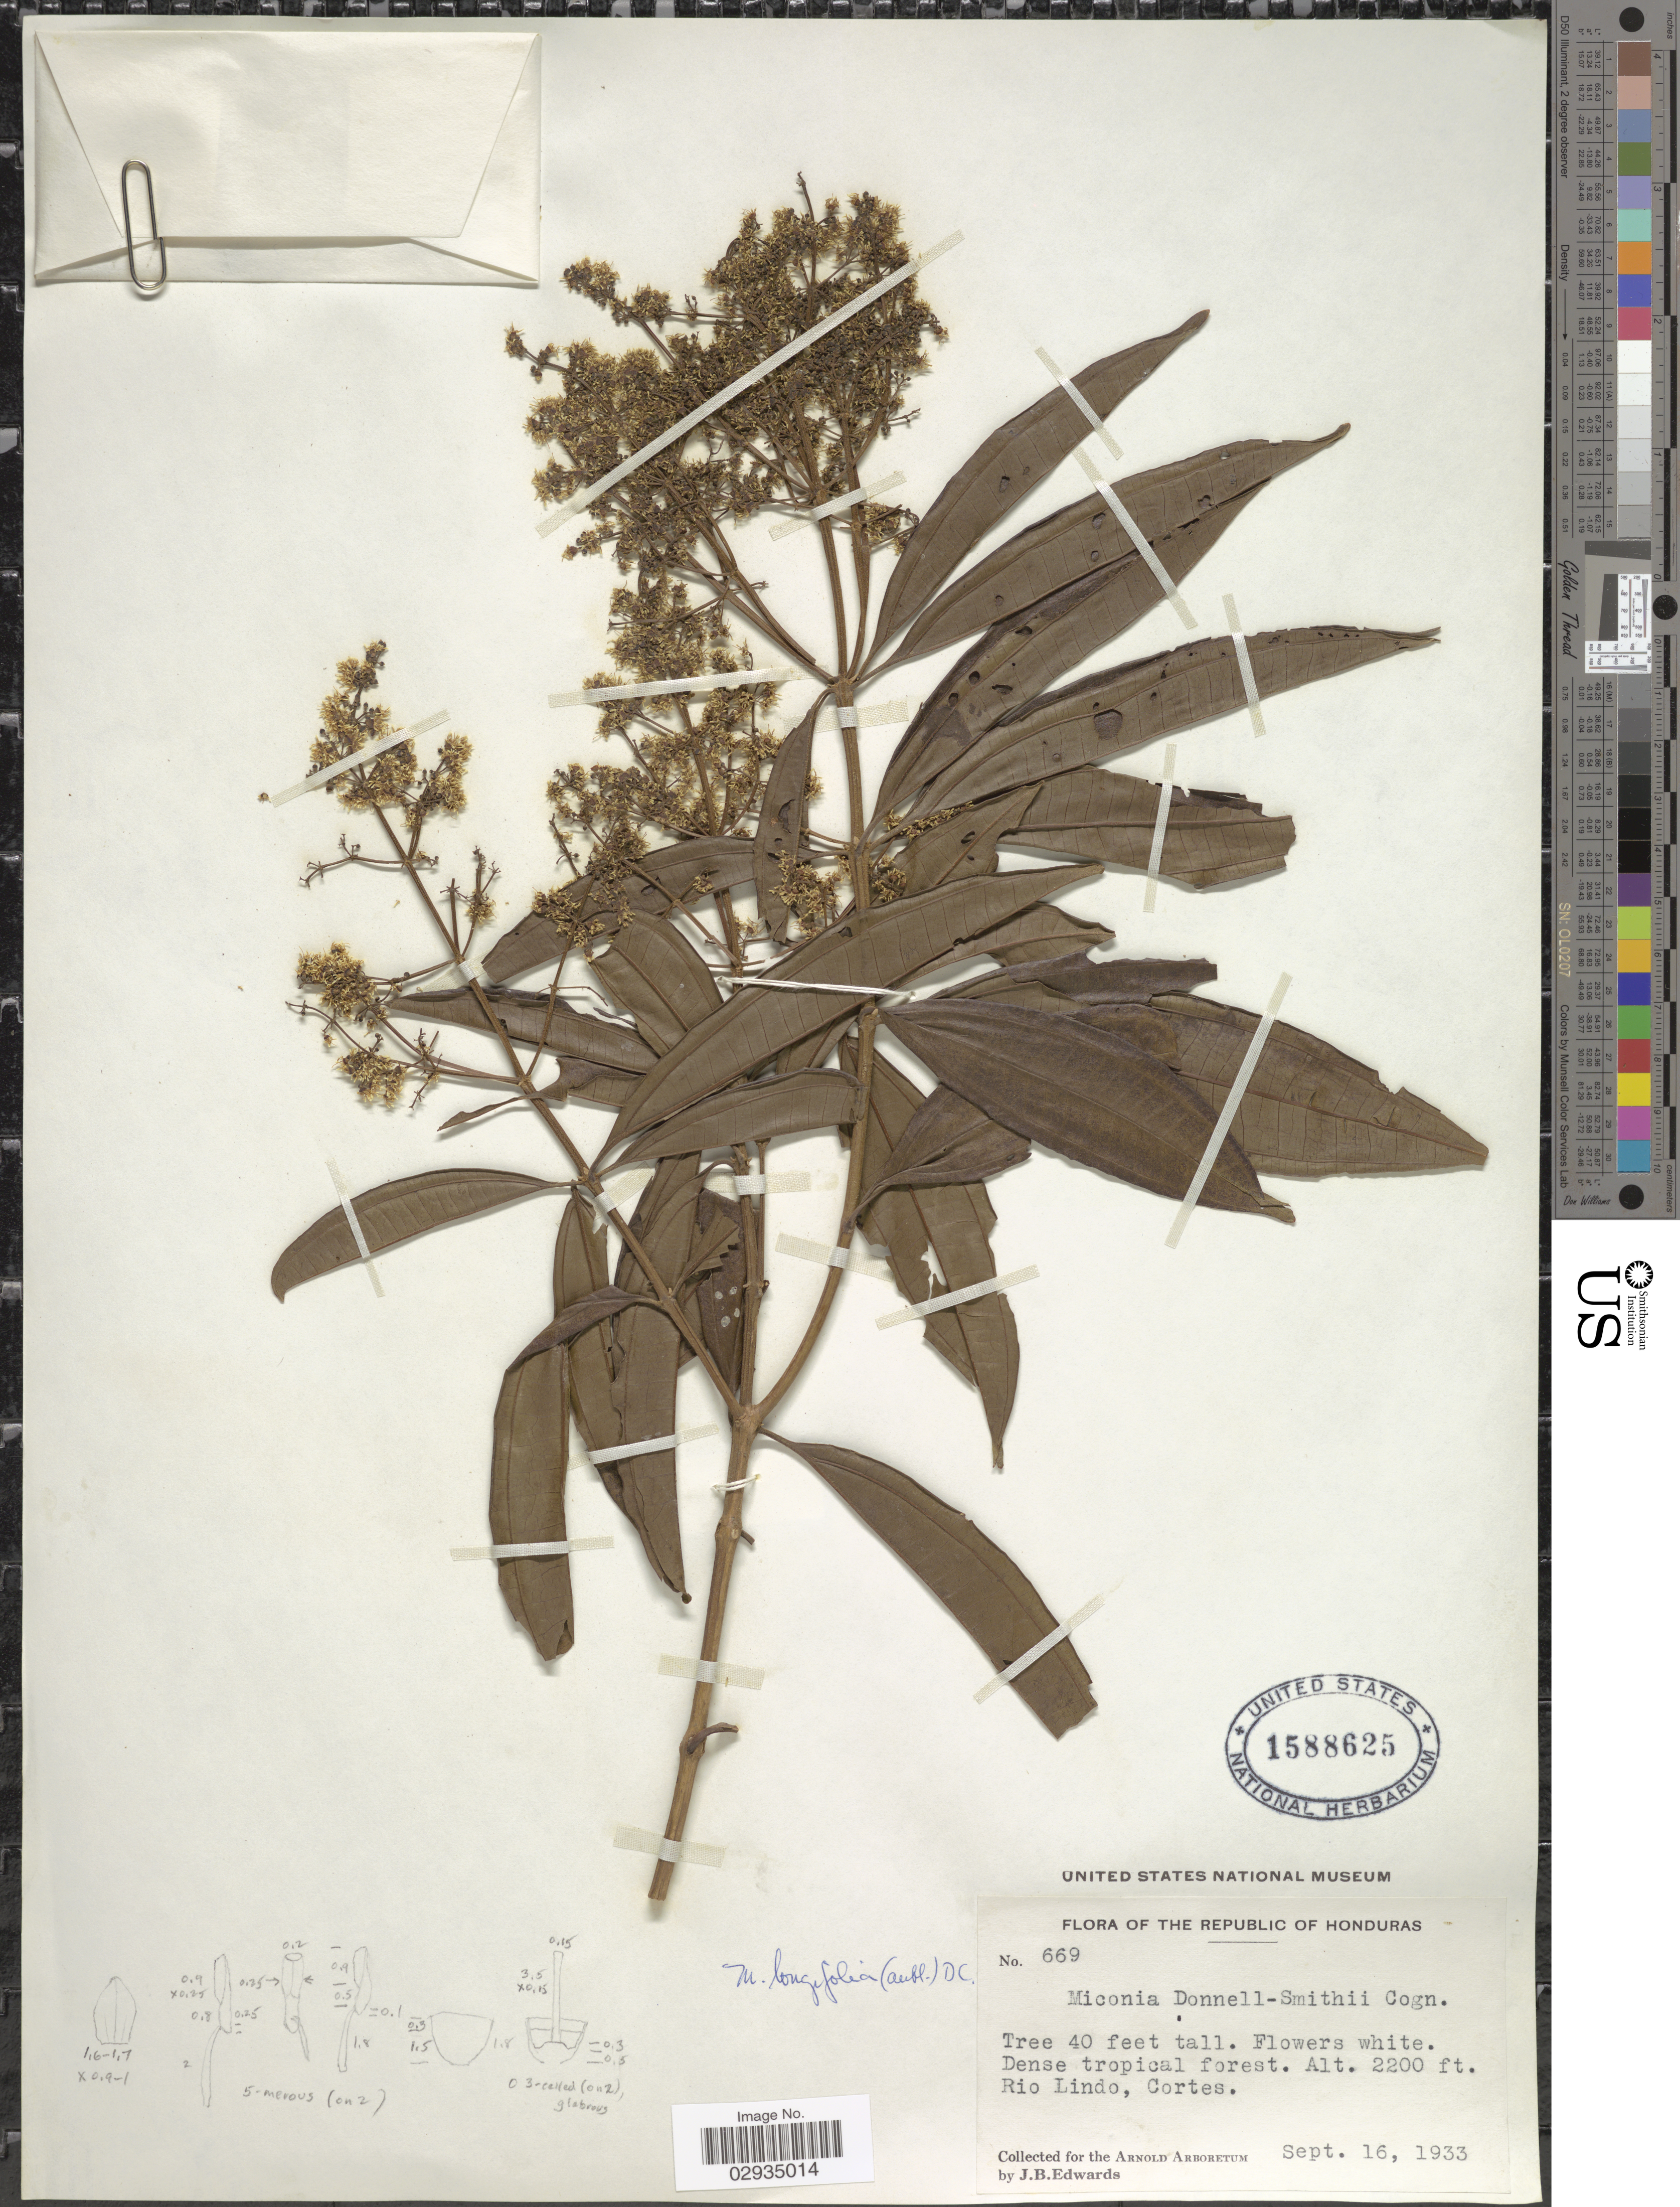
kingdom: Plantae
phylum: Tracheophyta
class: Magnoliopsida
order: Myrtales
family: Melastomataceae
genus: Miconia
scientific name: Miconia longifolia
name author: (Aubl.) DC.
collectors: J. B. Edwards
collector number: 669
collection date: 1933-09-16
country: Honduras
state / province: Cortés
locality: Dense tropical forest. Rio Lindo.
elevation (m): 671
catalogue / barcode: US 1588625